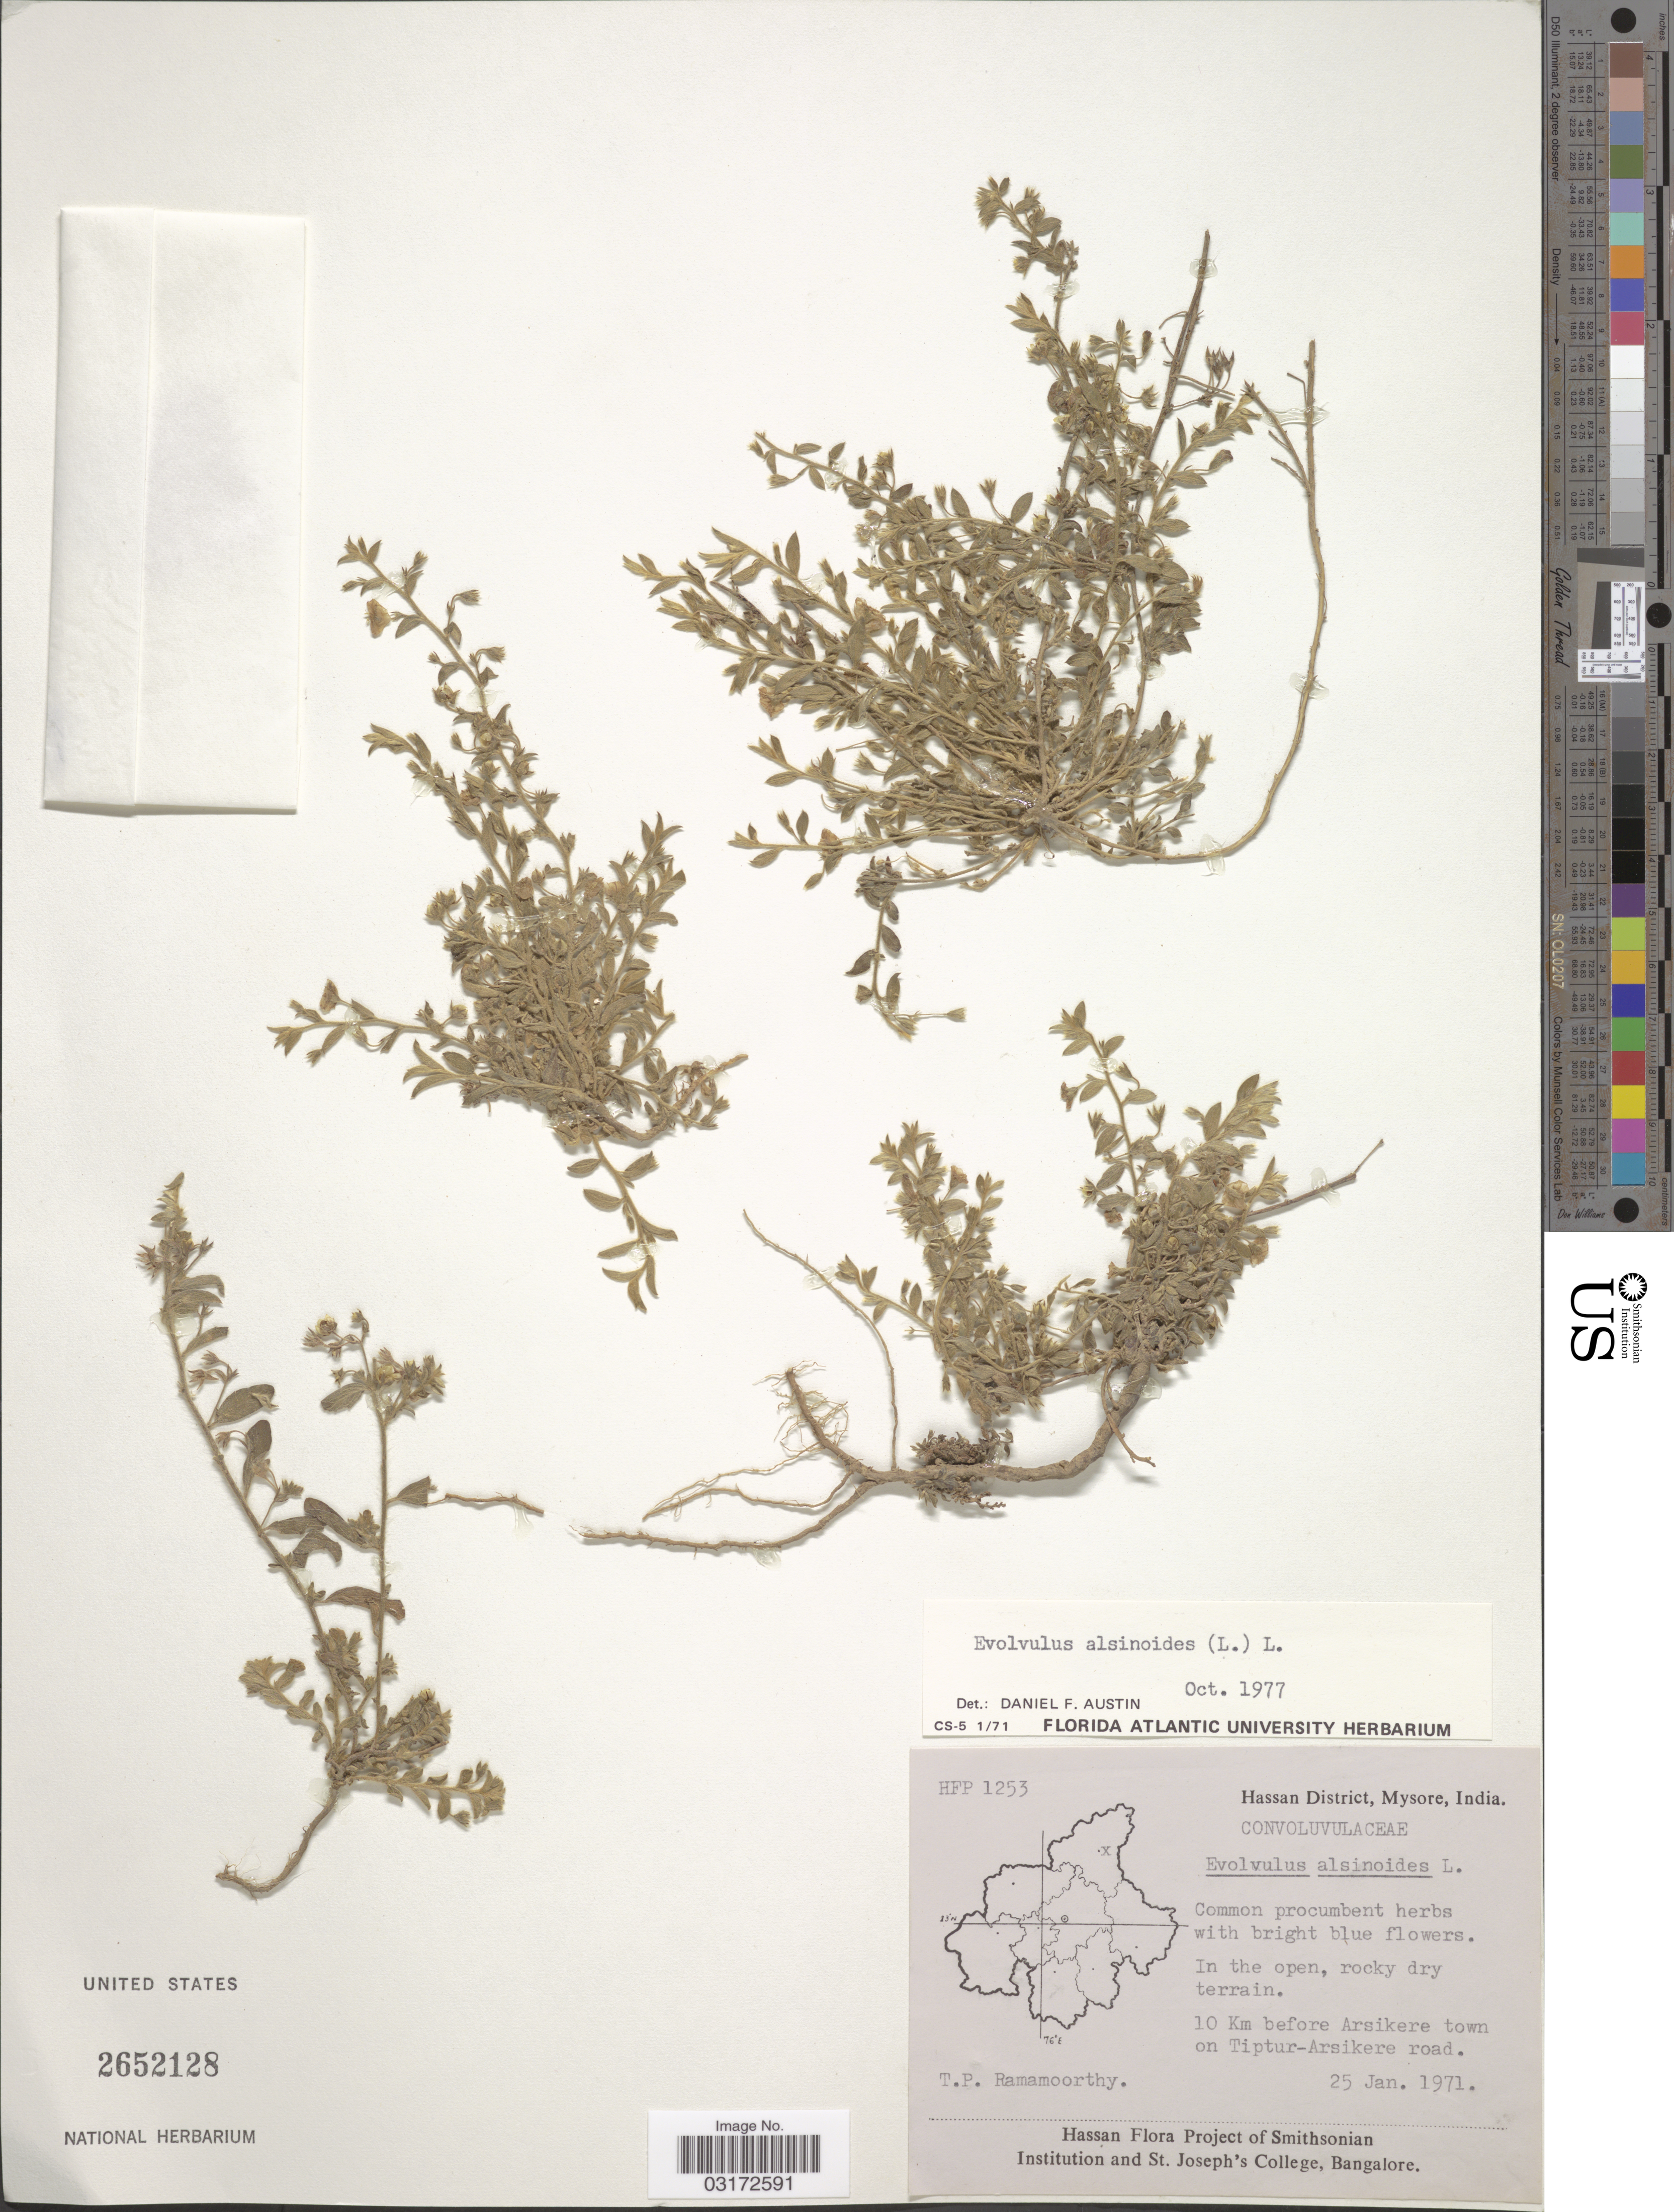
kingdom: Plantae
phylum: Tracheophyta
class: Magnoliopsida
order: Solanales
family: Convolvulaceae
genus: Evolvulus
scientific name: Evolvulus alsinoides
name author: (L.) L.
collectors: T. P. Ramamoorthy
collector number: HFP1253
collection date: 1971-01-25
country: India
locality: Hassan District, Mysore. 10 Km before Arsikere town on Tiptur-Arsikere road.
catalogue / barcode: US 2652128